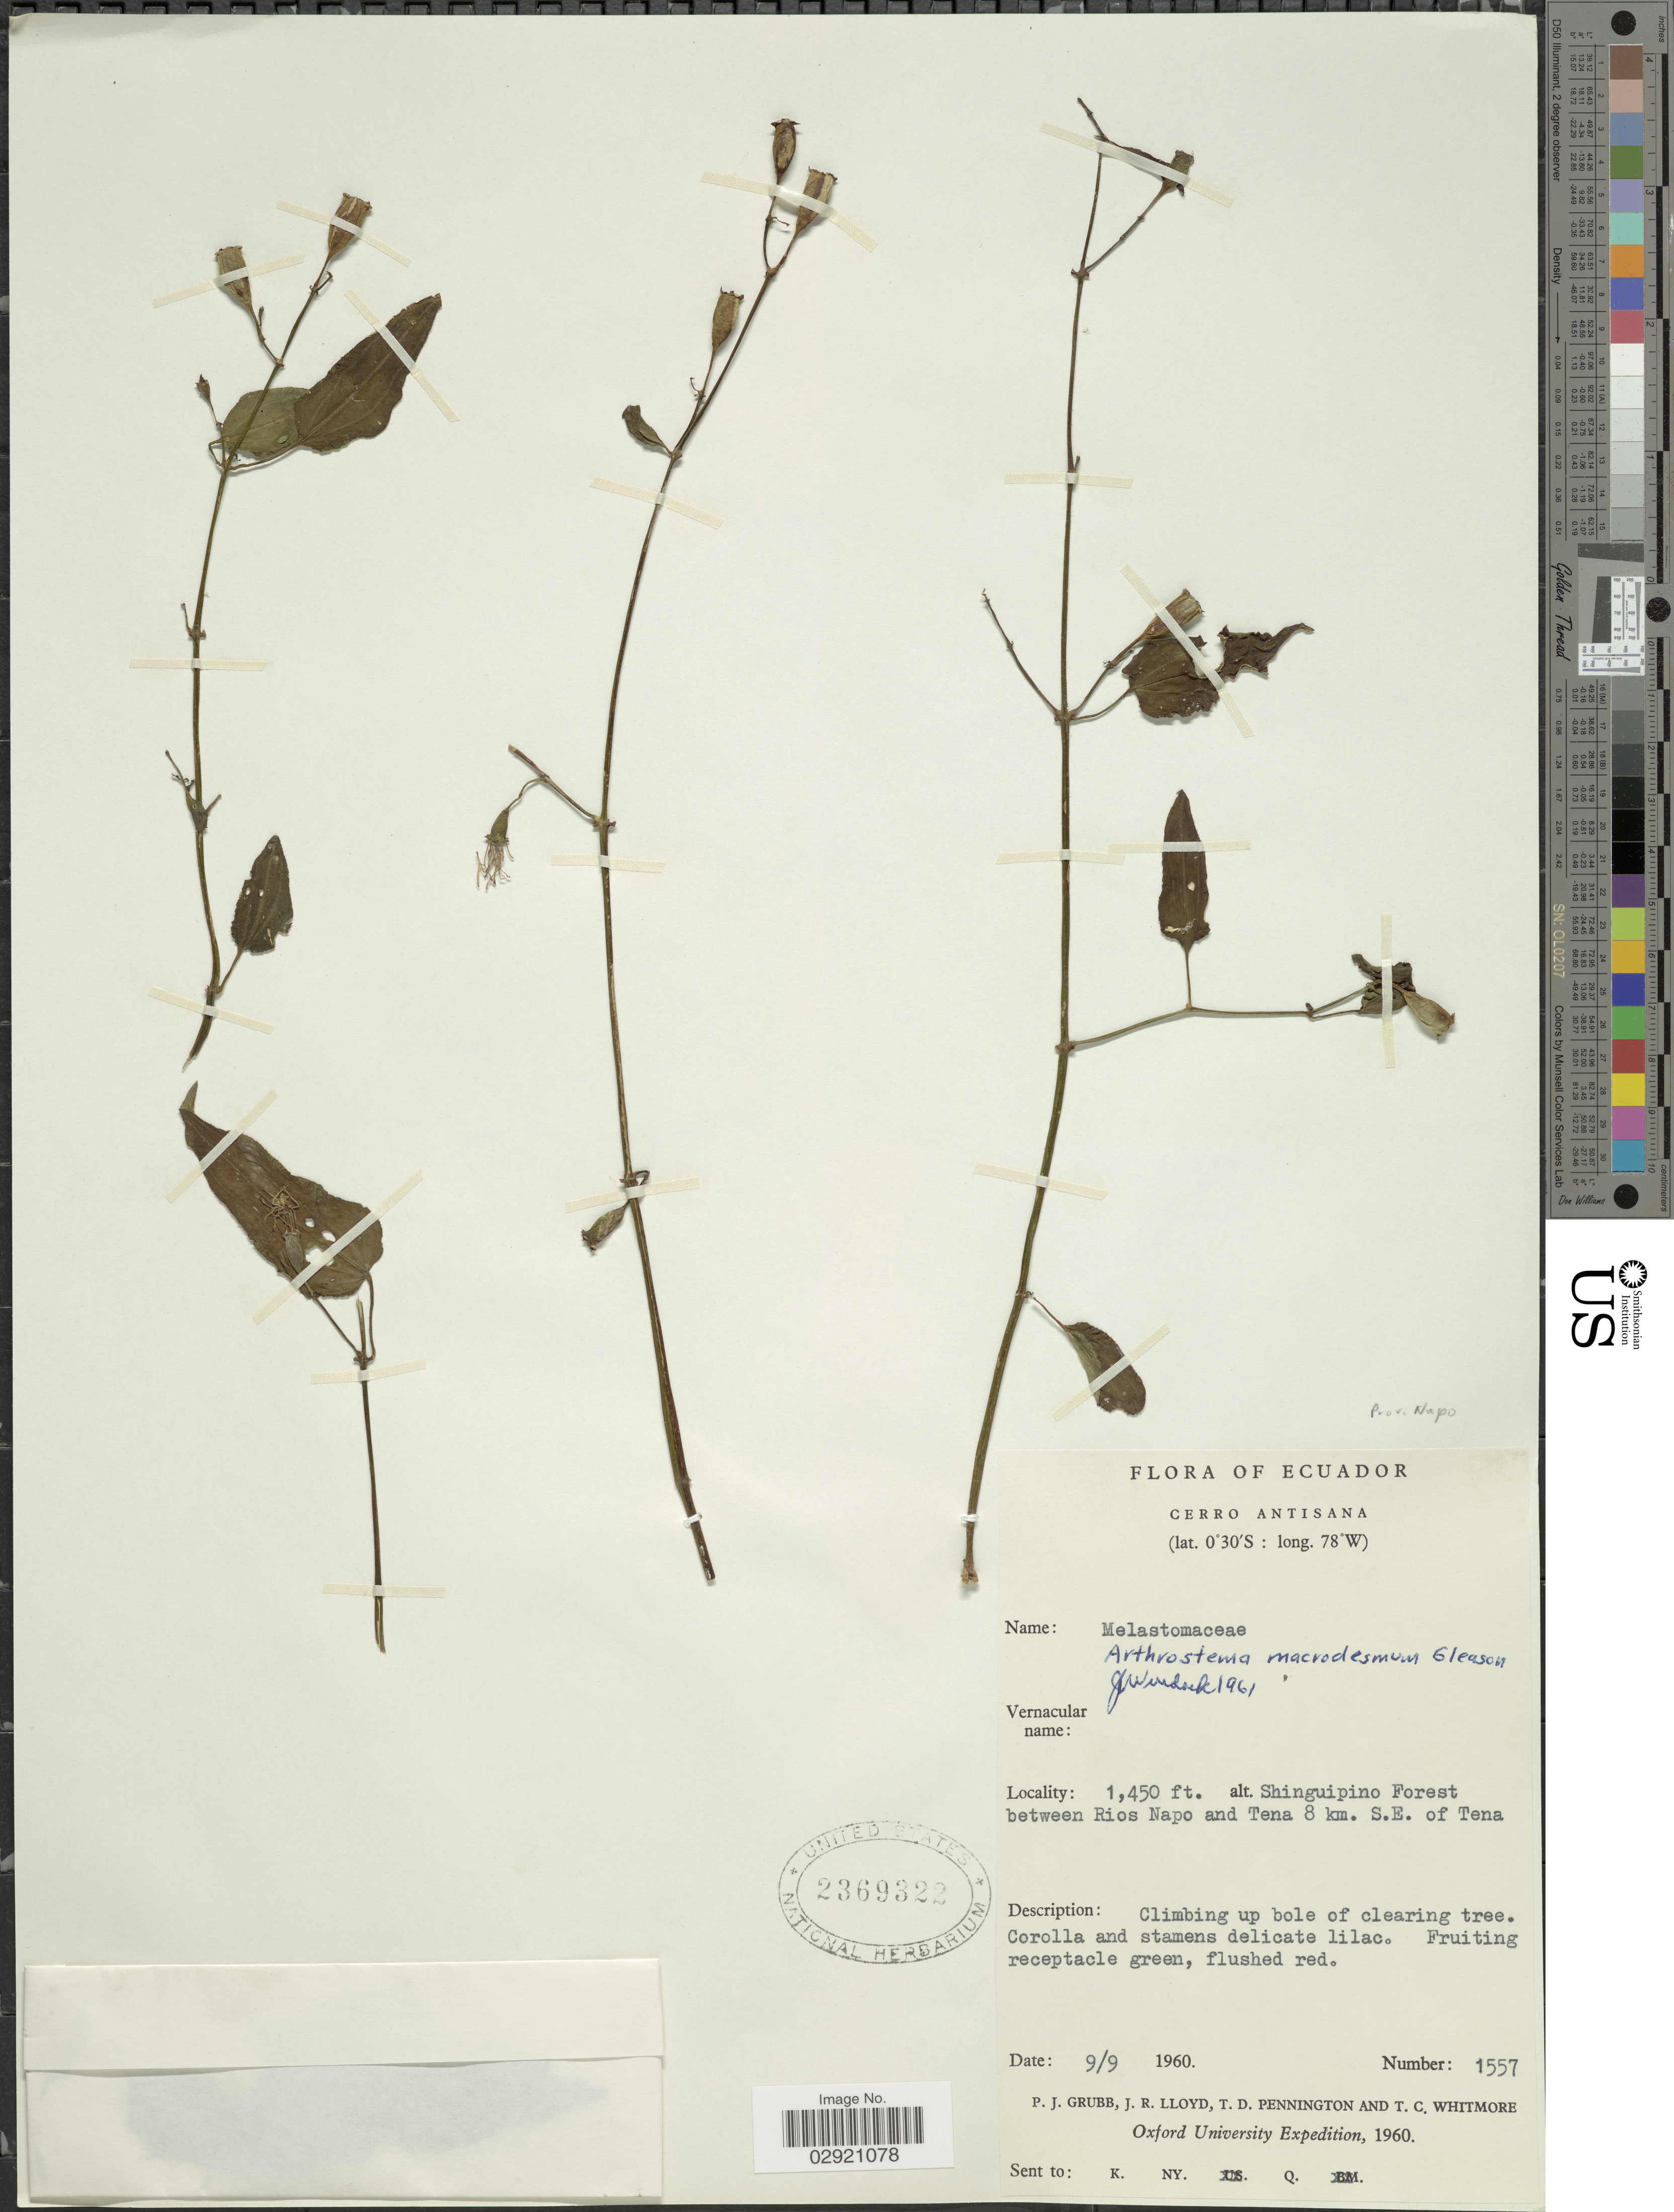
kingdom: Plantae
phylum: Tracheophyta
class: Magnoliopsida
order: Myrtales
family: Melastomataceae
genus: Arthrostemma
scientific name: Arthrostemma ciliatum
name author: Pav. ex D. Don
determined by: Strong, Mark T., (BOT), Smithsonian Institution - National Museum of Natural History (UNITED STATES)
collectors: P. J. Grubb, J. R. Lloyd, T. D. Pennington & T. C. Whitmore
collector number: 1557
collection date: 1960-09-09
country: Ecuador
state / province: Napo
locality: Cerro Antisana. Shinguipino Forest between Rios Napos and Tena 8 km. S.E. of Tena.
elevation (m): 442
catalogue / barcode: US 2369322